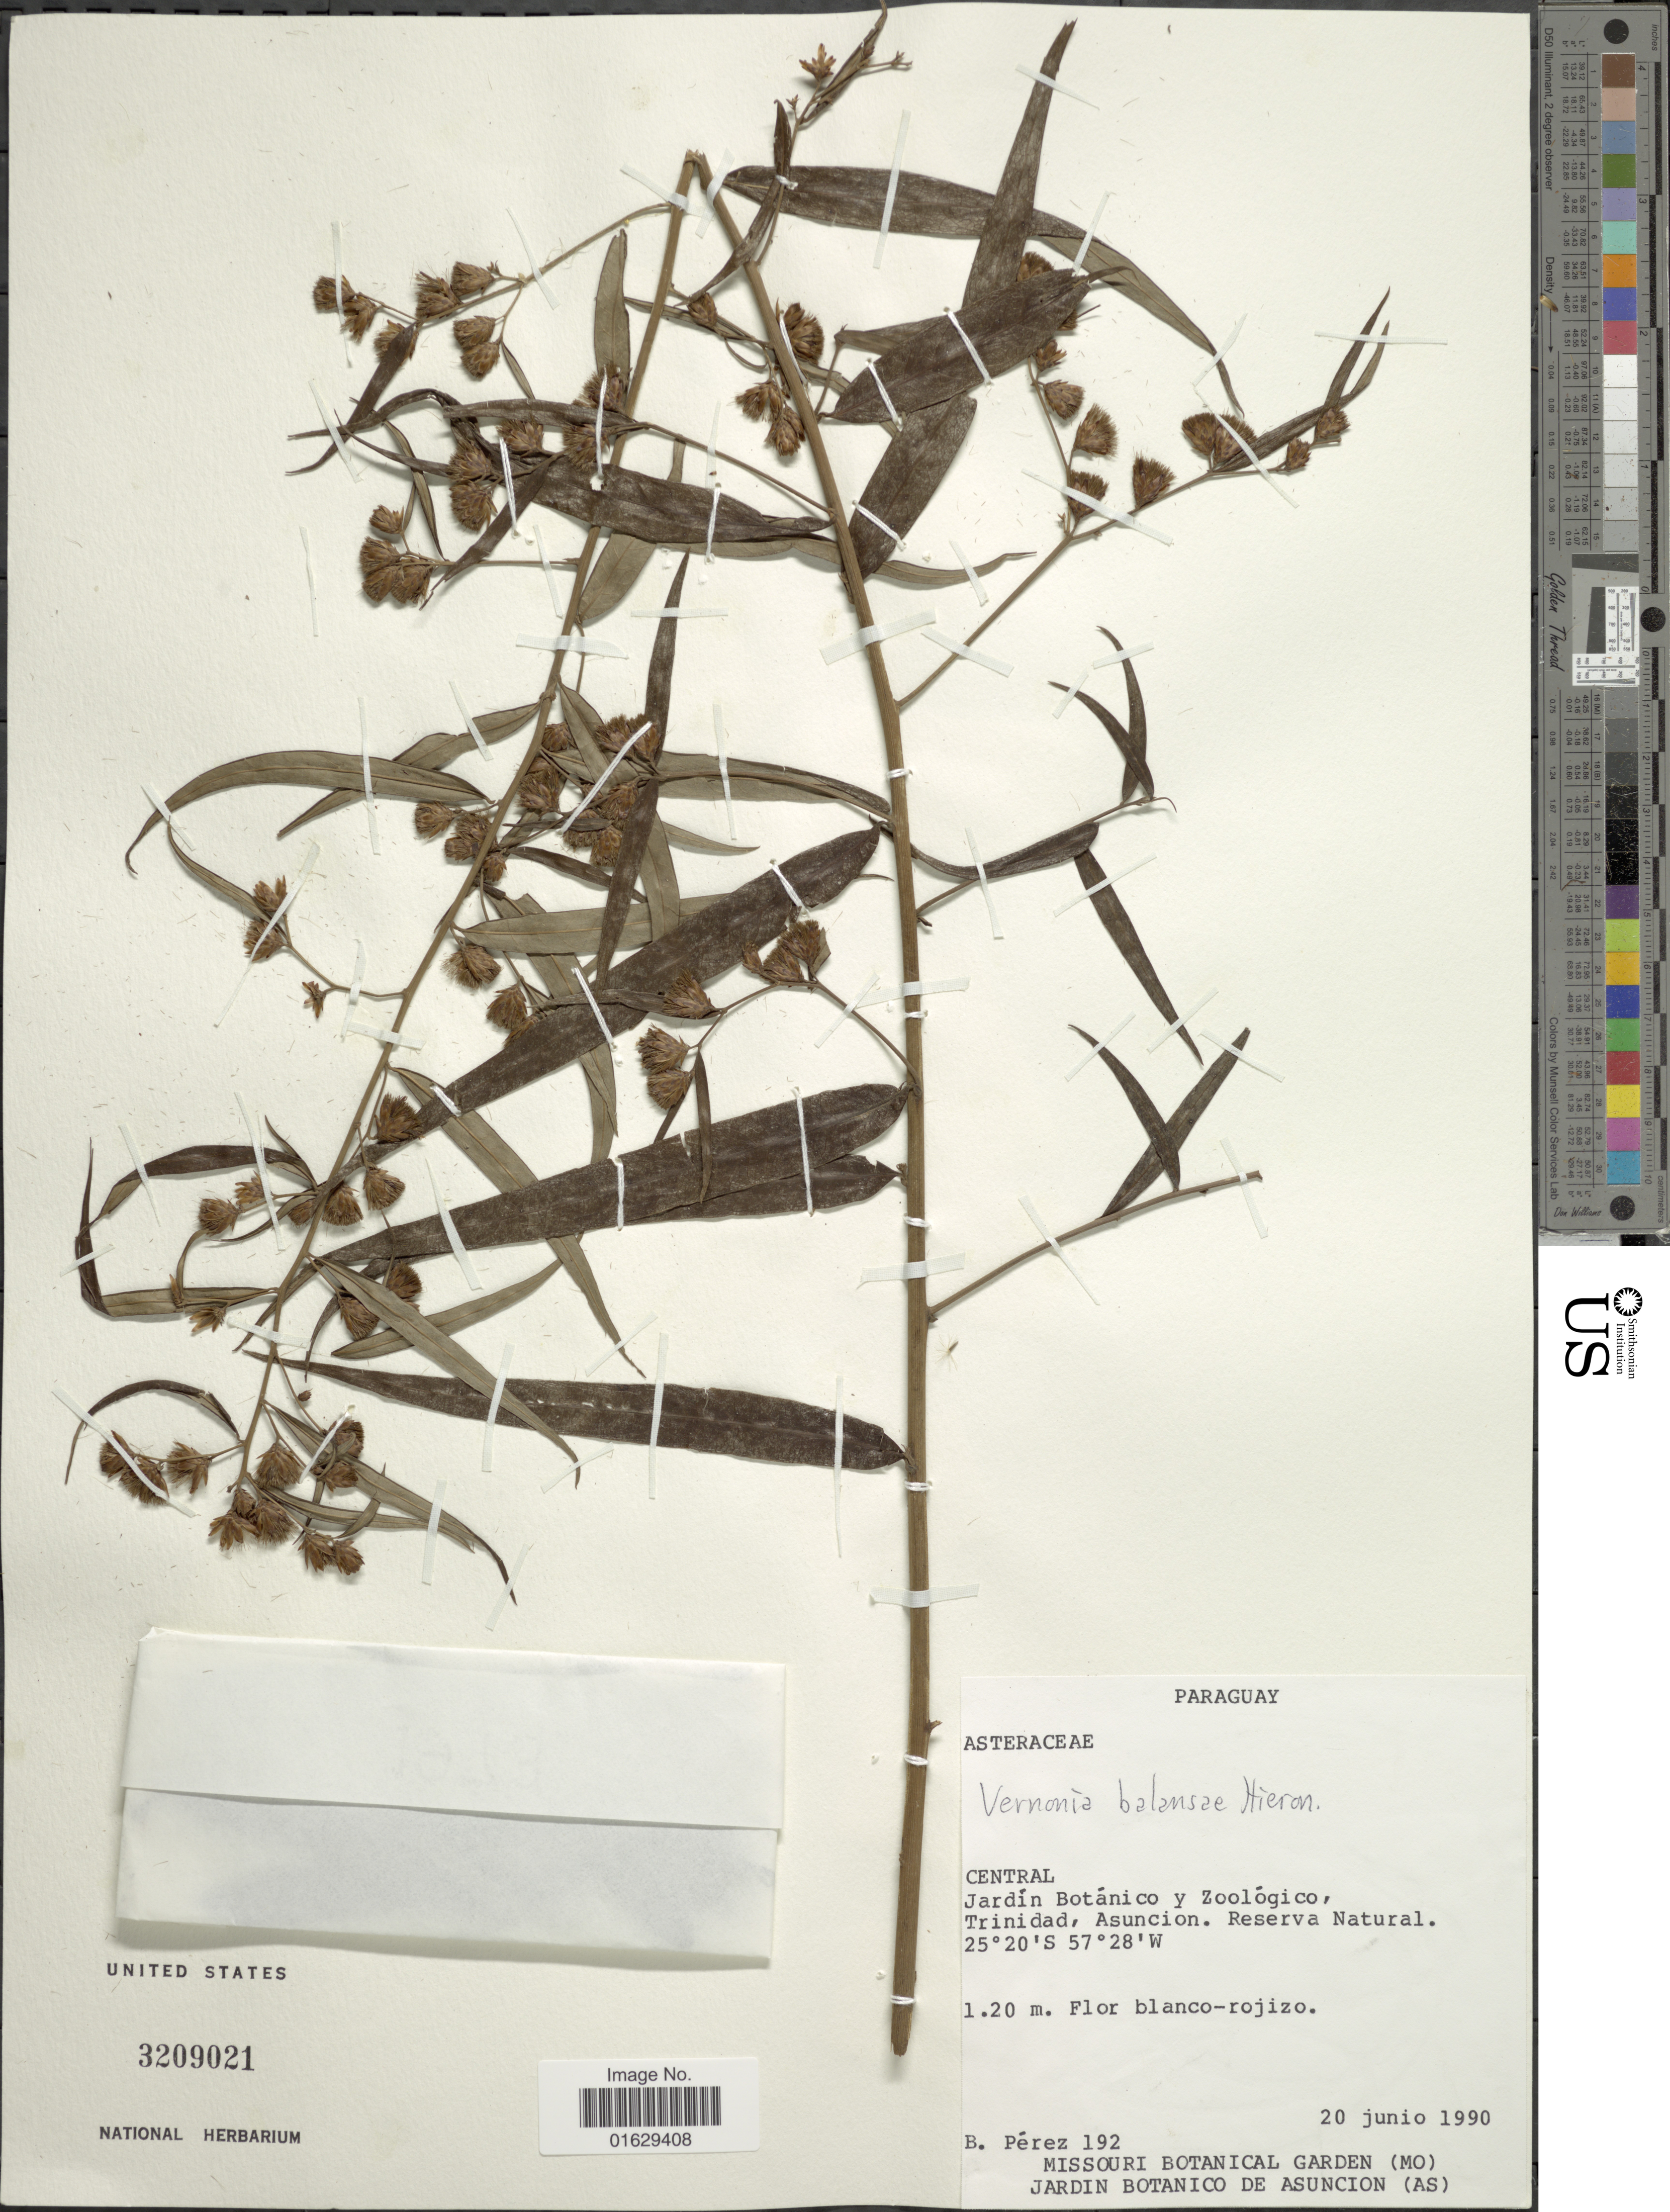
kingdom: Plantae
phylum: Tracheophyta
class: Magnoliopsida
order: Asterales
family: Asteraceae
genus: Lepidaploa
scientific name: Lepidaploa balansae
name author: (Hieron.) H. Rob.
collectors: B. Perez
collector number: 192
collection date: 1990-06-20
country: Paraguay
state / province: Central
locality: Central, Jardin Botanico y Zoologico, Trinidad, Asuncion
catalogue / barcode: US 3209021